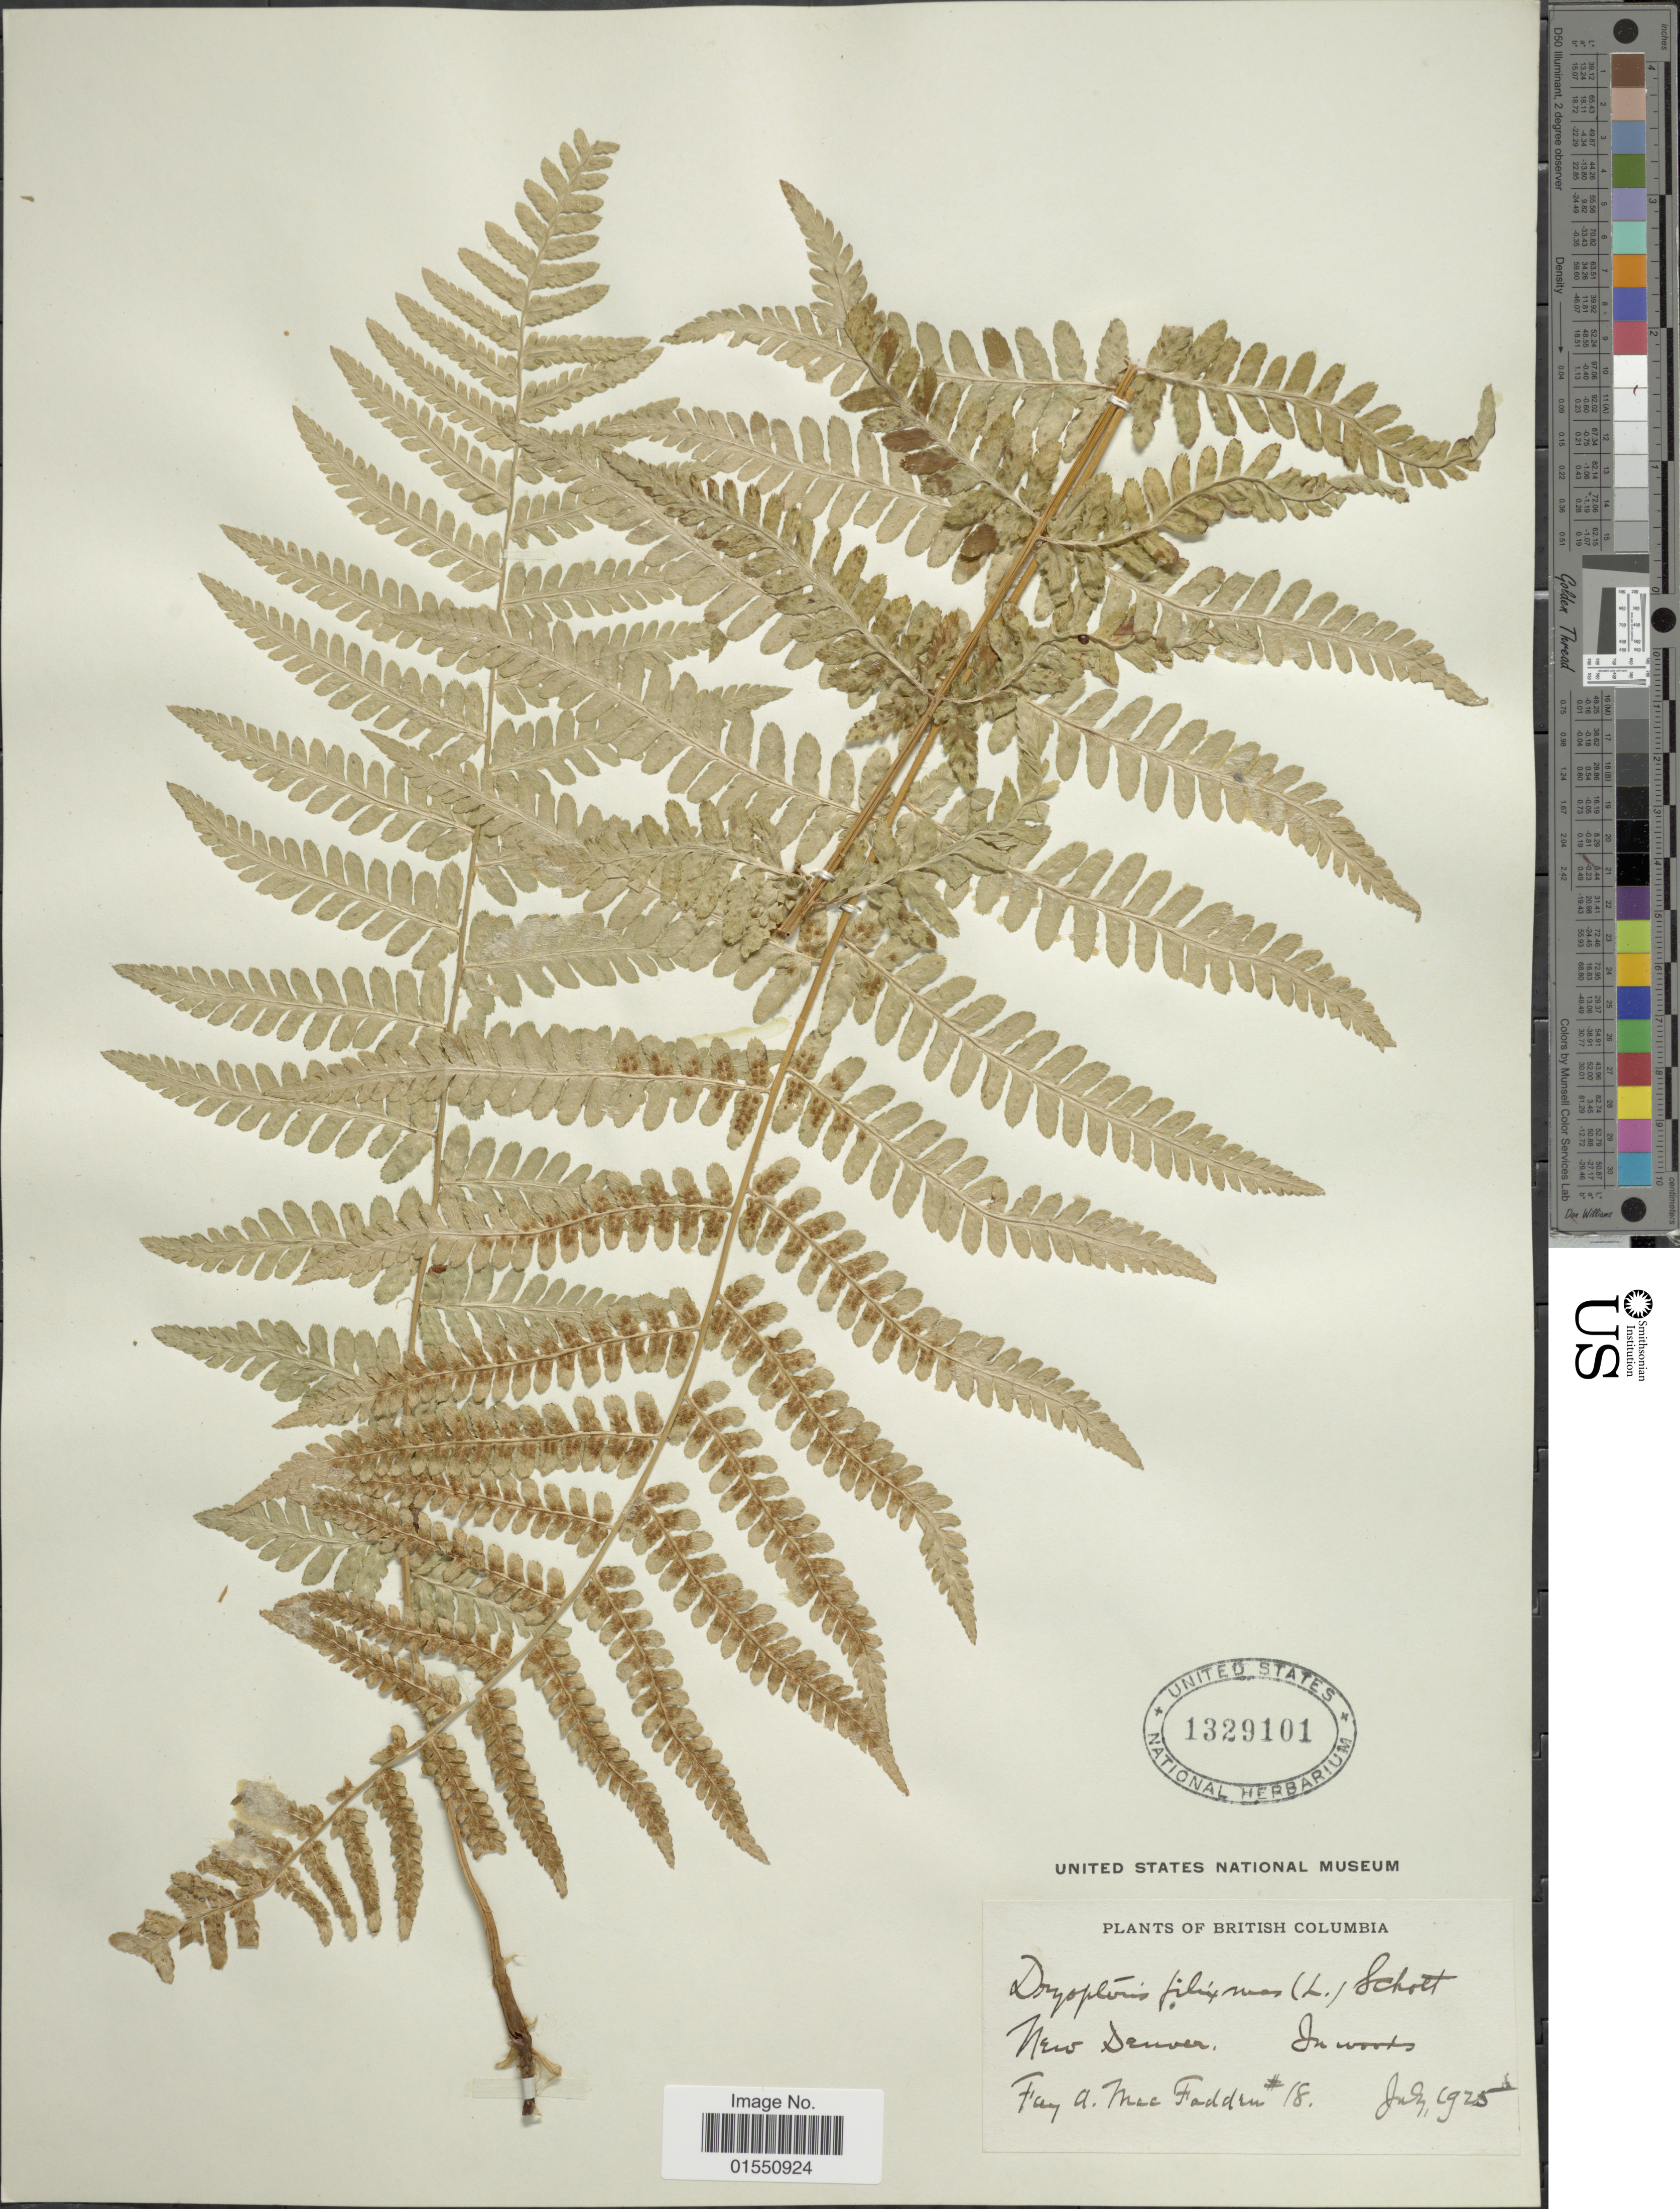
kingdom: Plantae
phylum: Tracheophyta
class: Polypodiopsida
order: Polypodiales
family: Dryopteridaceae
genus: Dryopteris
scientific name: Dryopteris filix-mas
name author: (L.) Schott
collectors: F. MacFadden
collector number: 18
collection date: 1925-07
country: Canada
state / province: British Columbia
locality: New Denver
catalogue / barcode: US 1329101